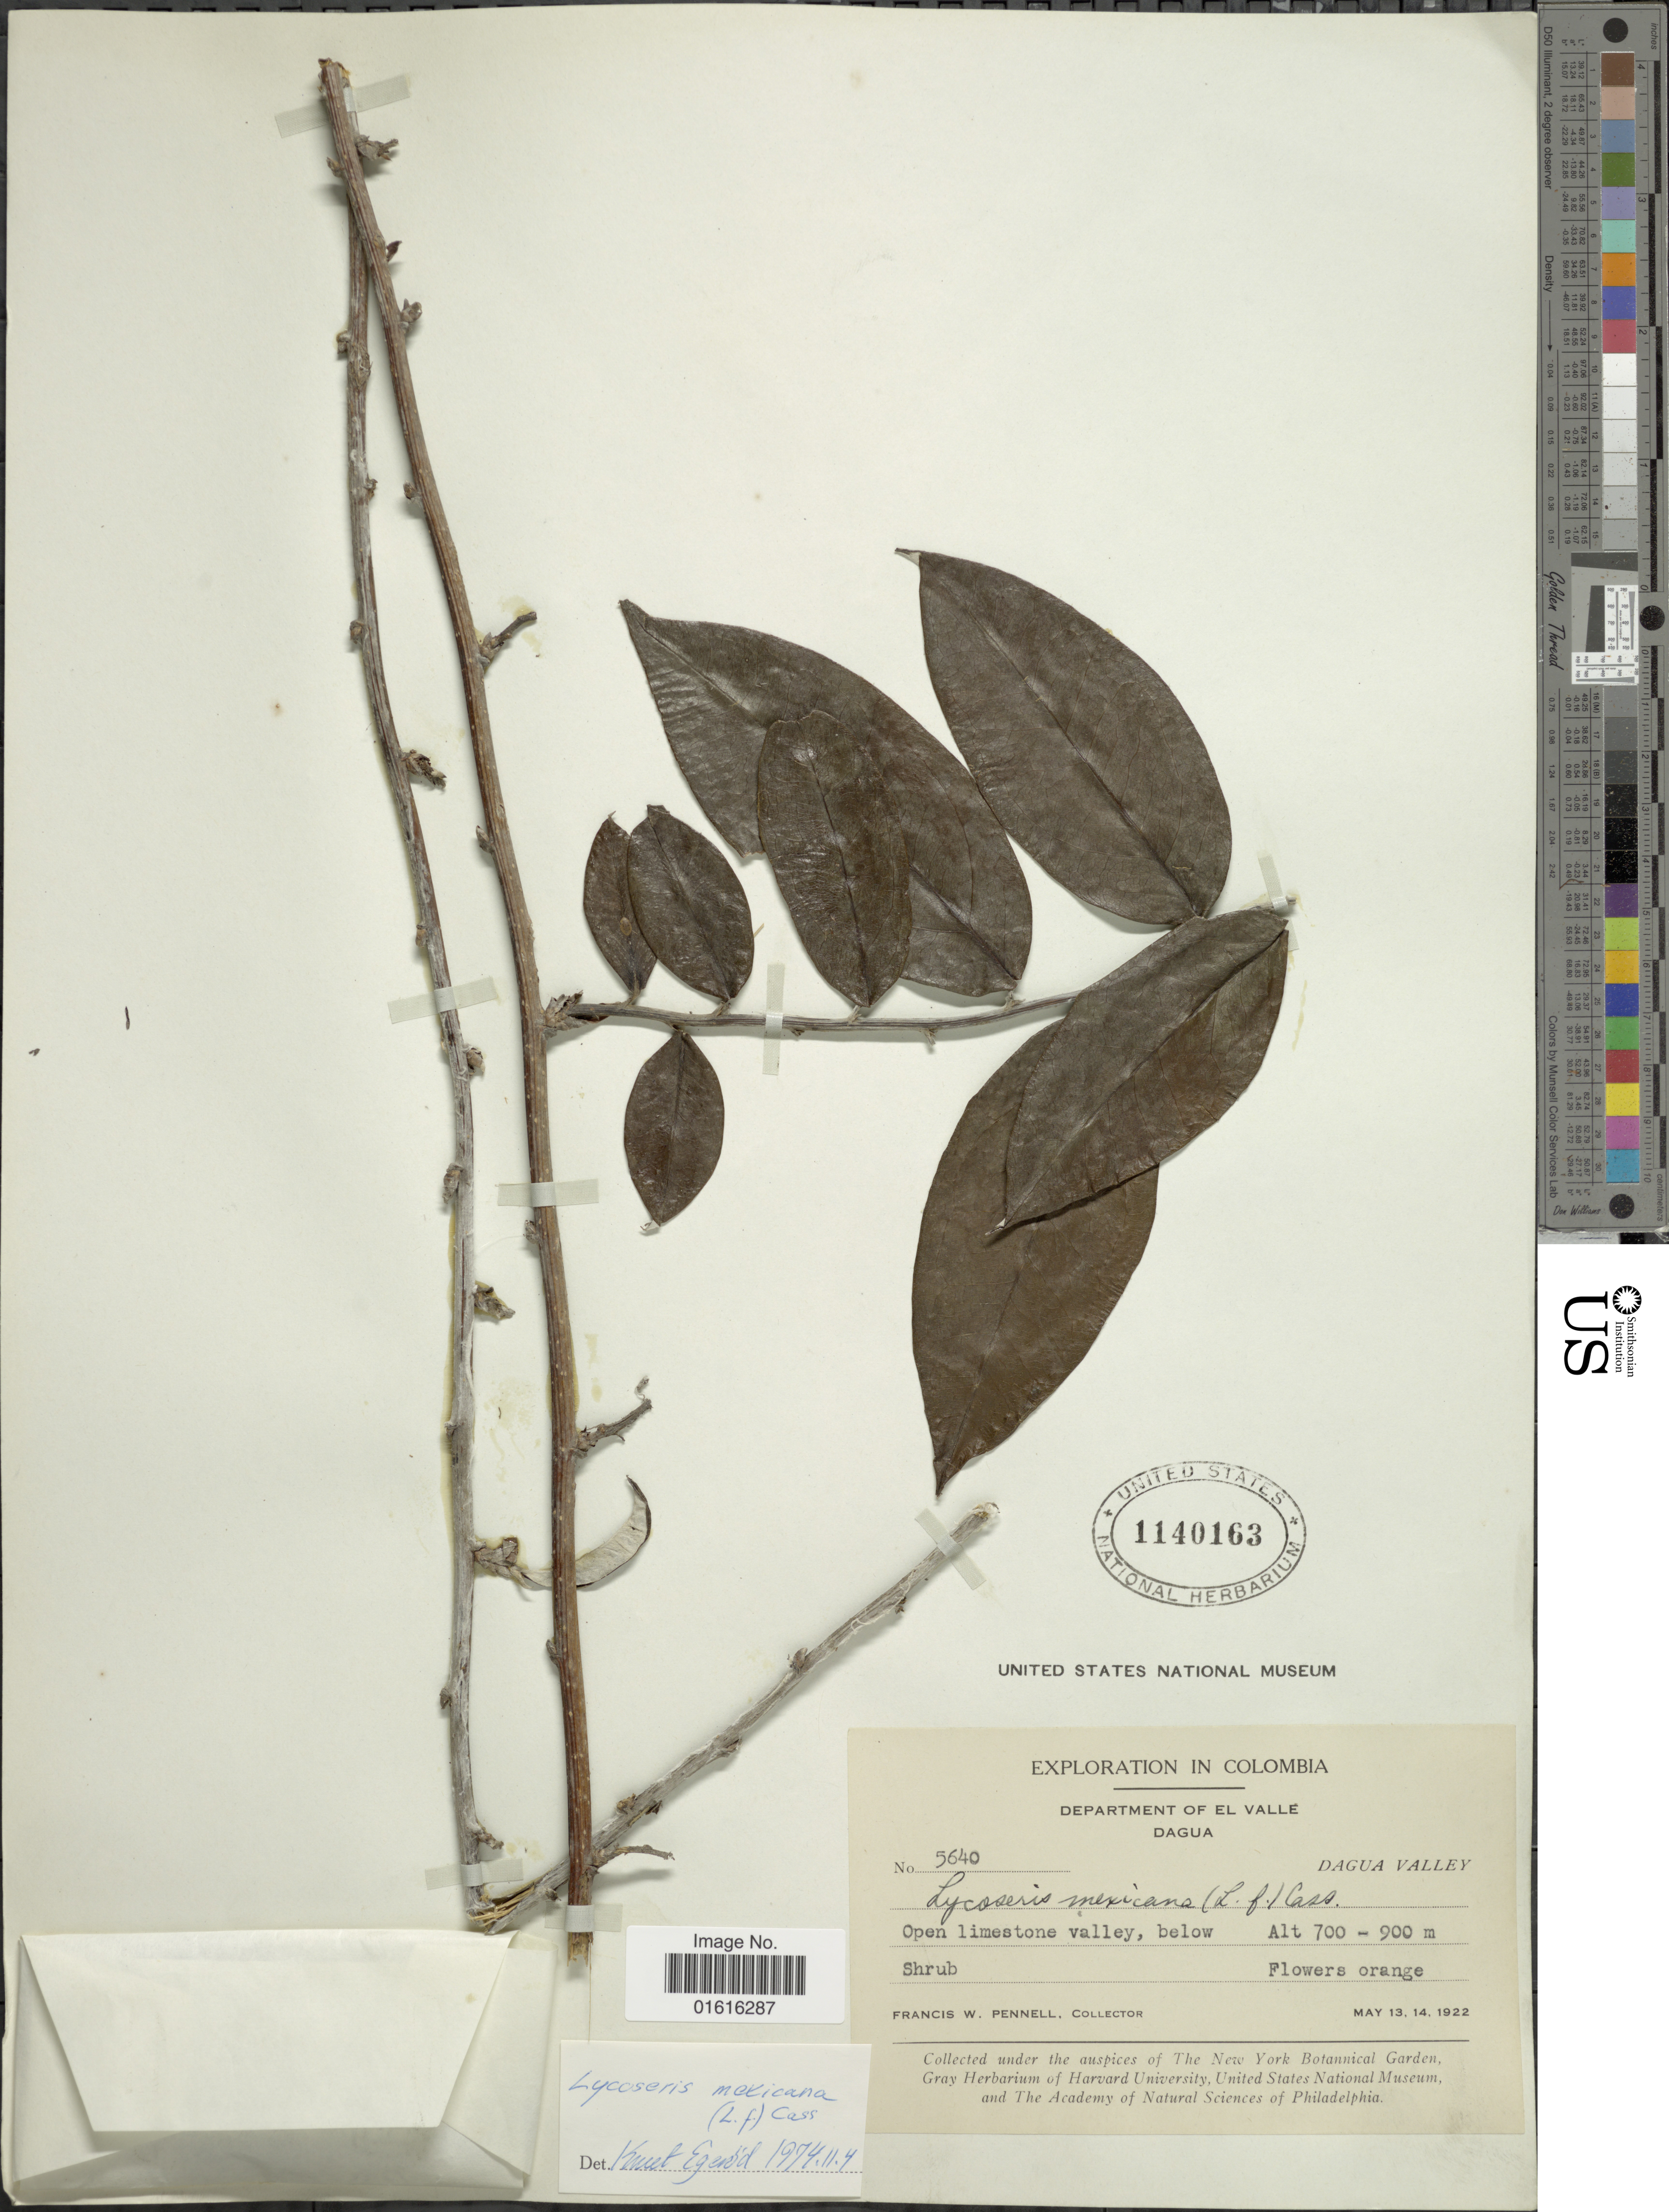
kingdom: Plantae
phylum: Tracheophyta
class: Magnoliopsida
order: Asterales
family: Asteraceae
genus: Lycoseris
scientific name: Lycoseris mexicana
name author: (L. f.) Cass.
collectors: F. W. Pennell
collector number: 5640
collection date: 1922-05-13/1922-05-14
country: Colombia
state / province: Valle del Cauca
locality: Department of El Valle. Dagua. Dagua Valley.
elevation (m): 700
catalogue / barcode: US 1140163